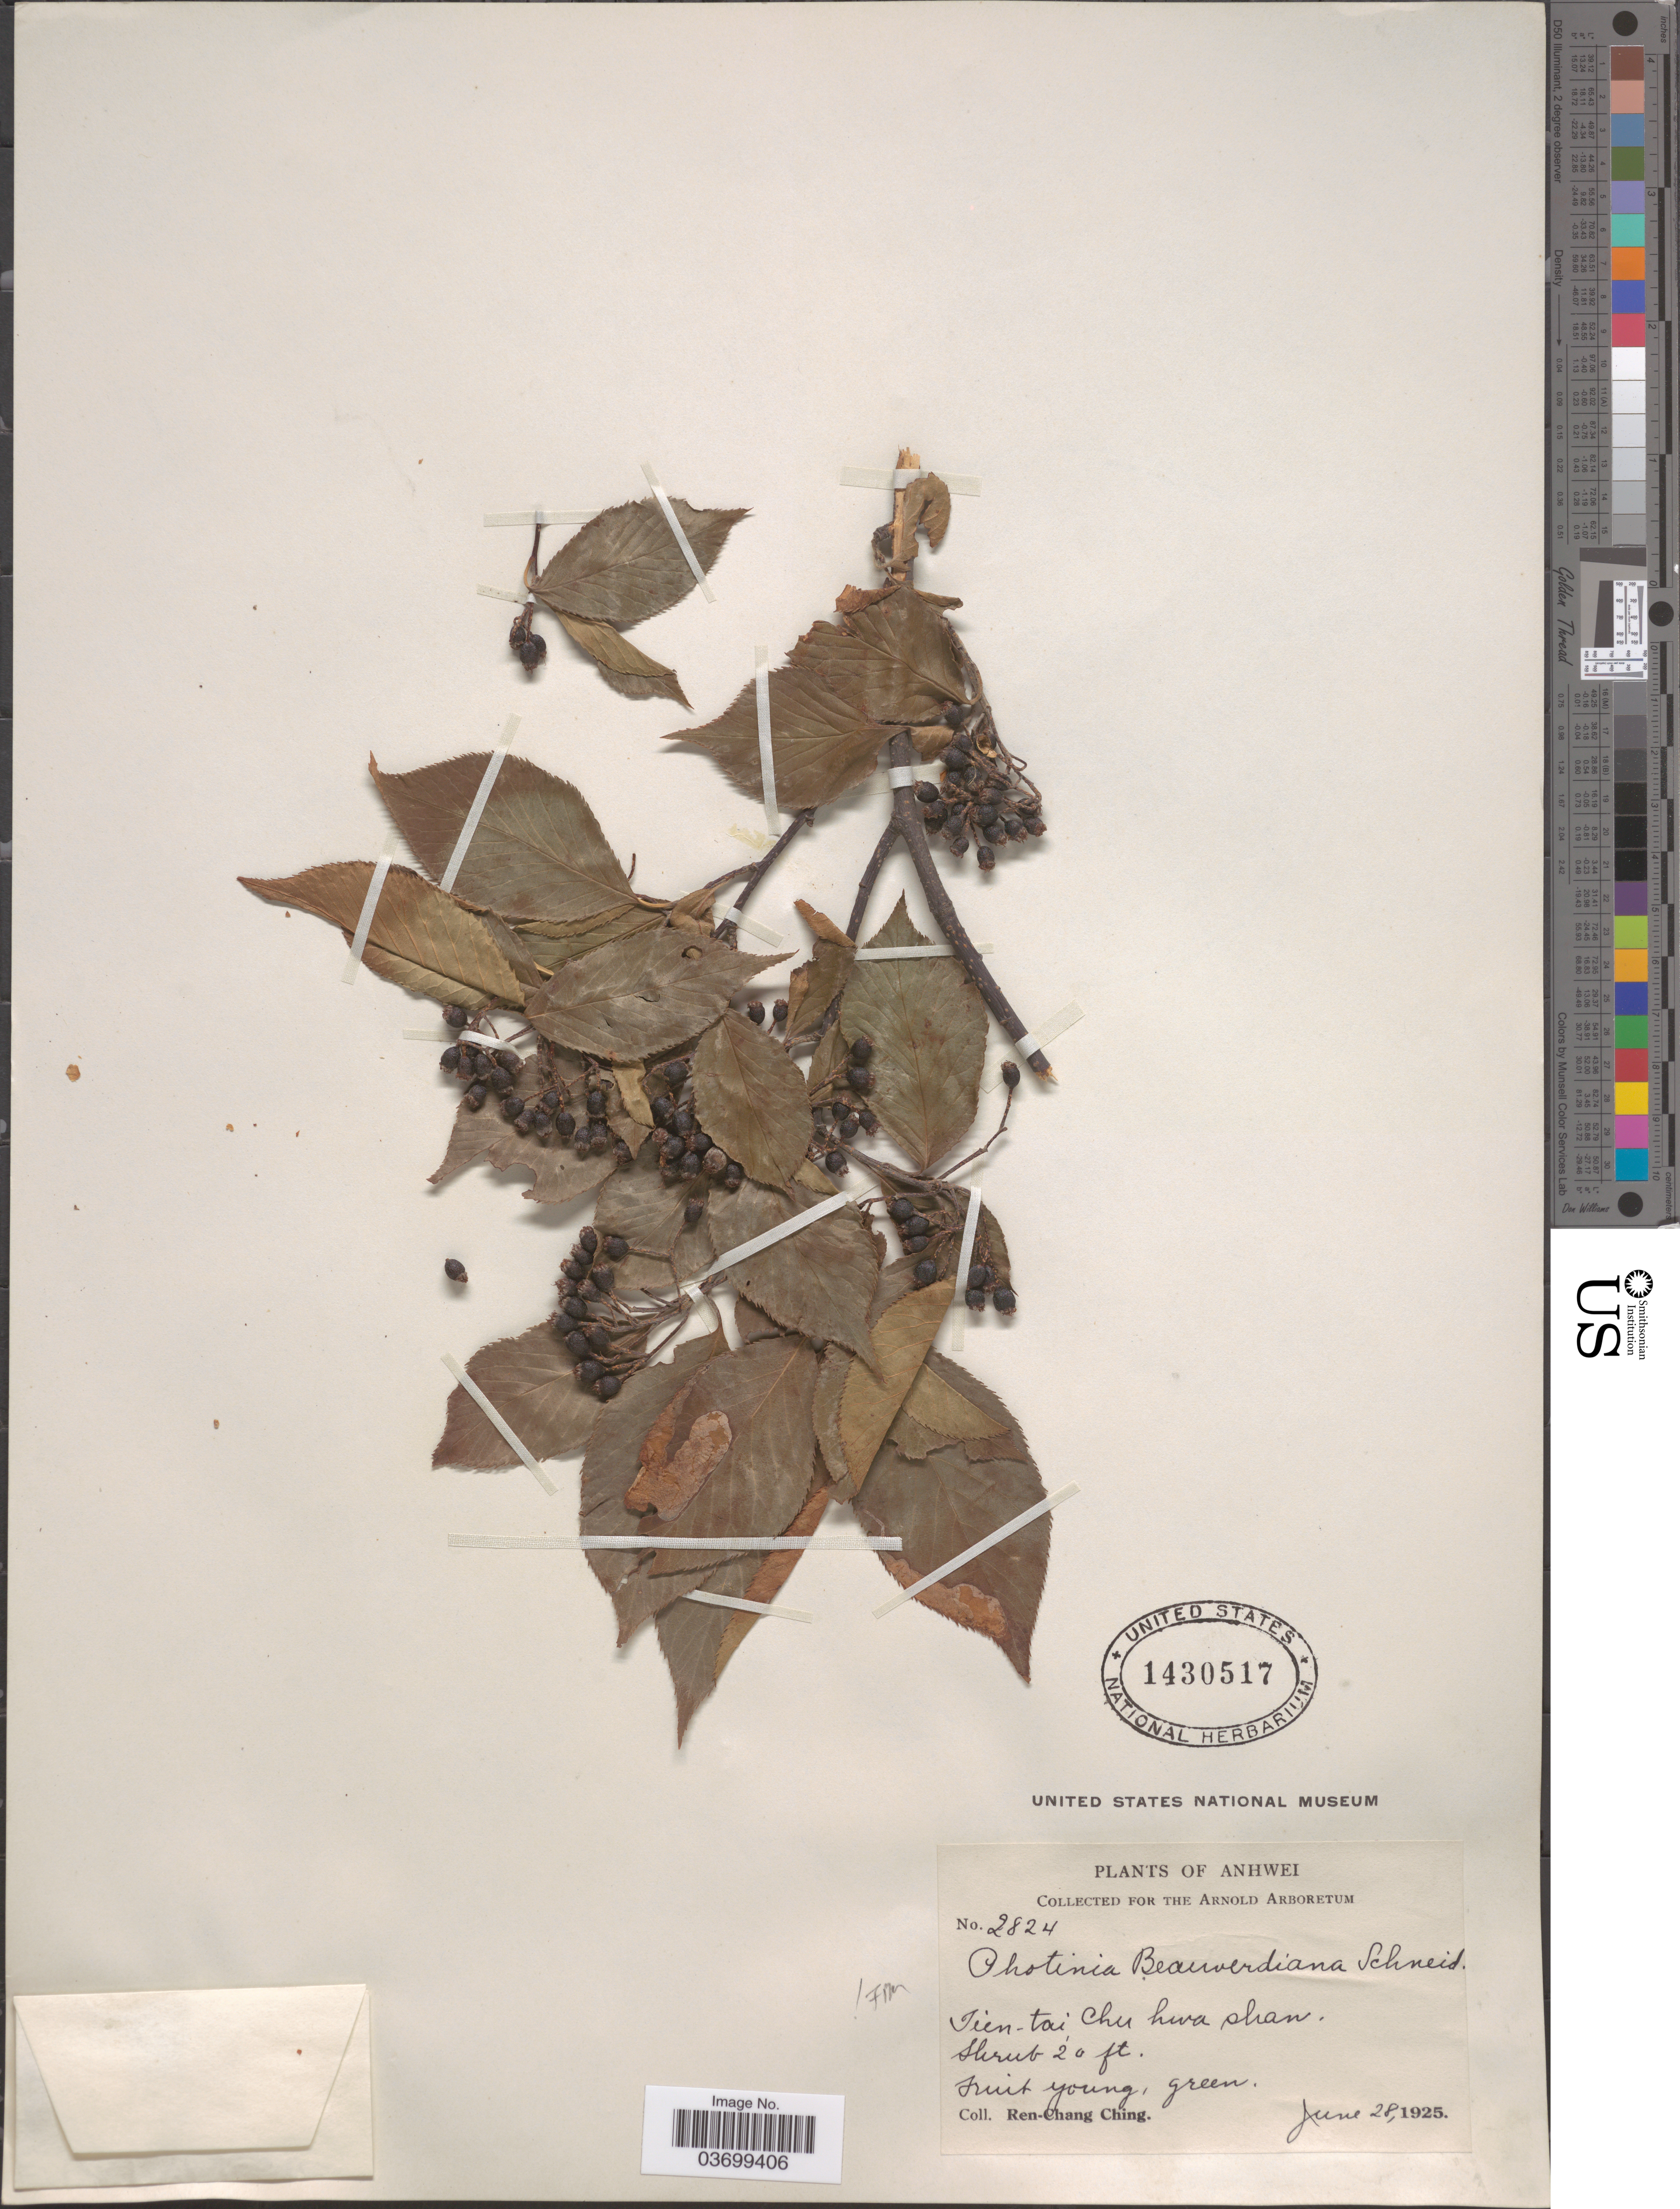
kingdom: Plantae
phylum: Tracheophyta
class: Magnoliopsida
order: Rosales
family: Rosaceae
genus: Photinia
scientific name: Photinia beauverdiana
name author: C.K. Schneid.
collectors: R. C. Ching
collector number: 2824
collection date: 1925-06-28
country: China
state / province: Anhui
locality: Anhwei. Tien-tai Chu hwa shan.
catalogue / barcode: US 1430517